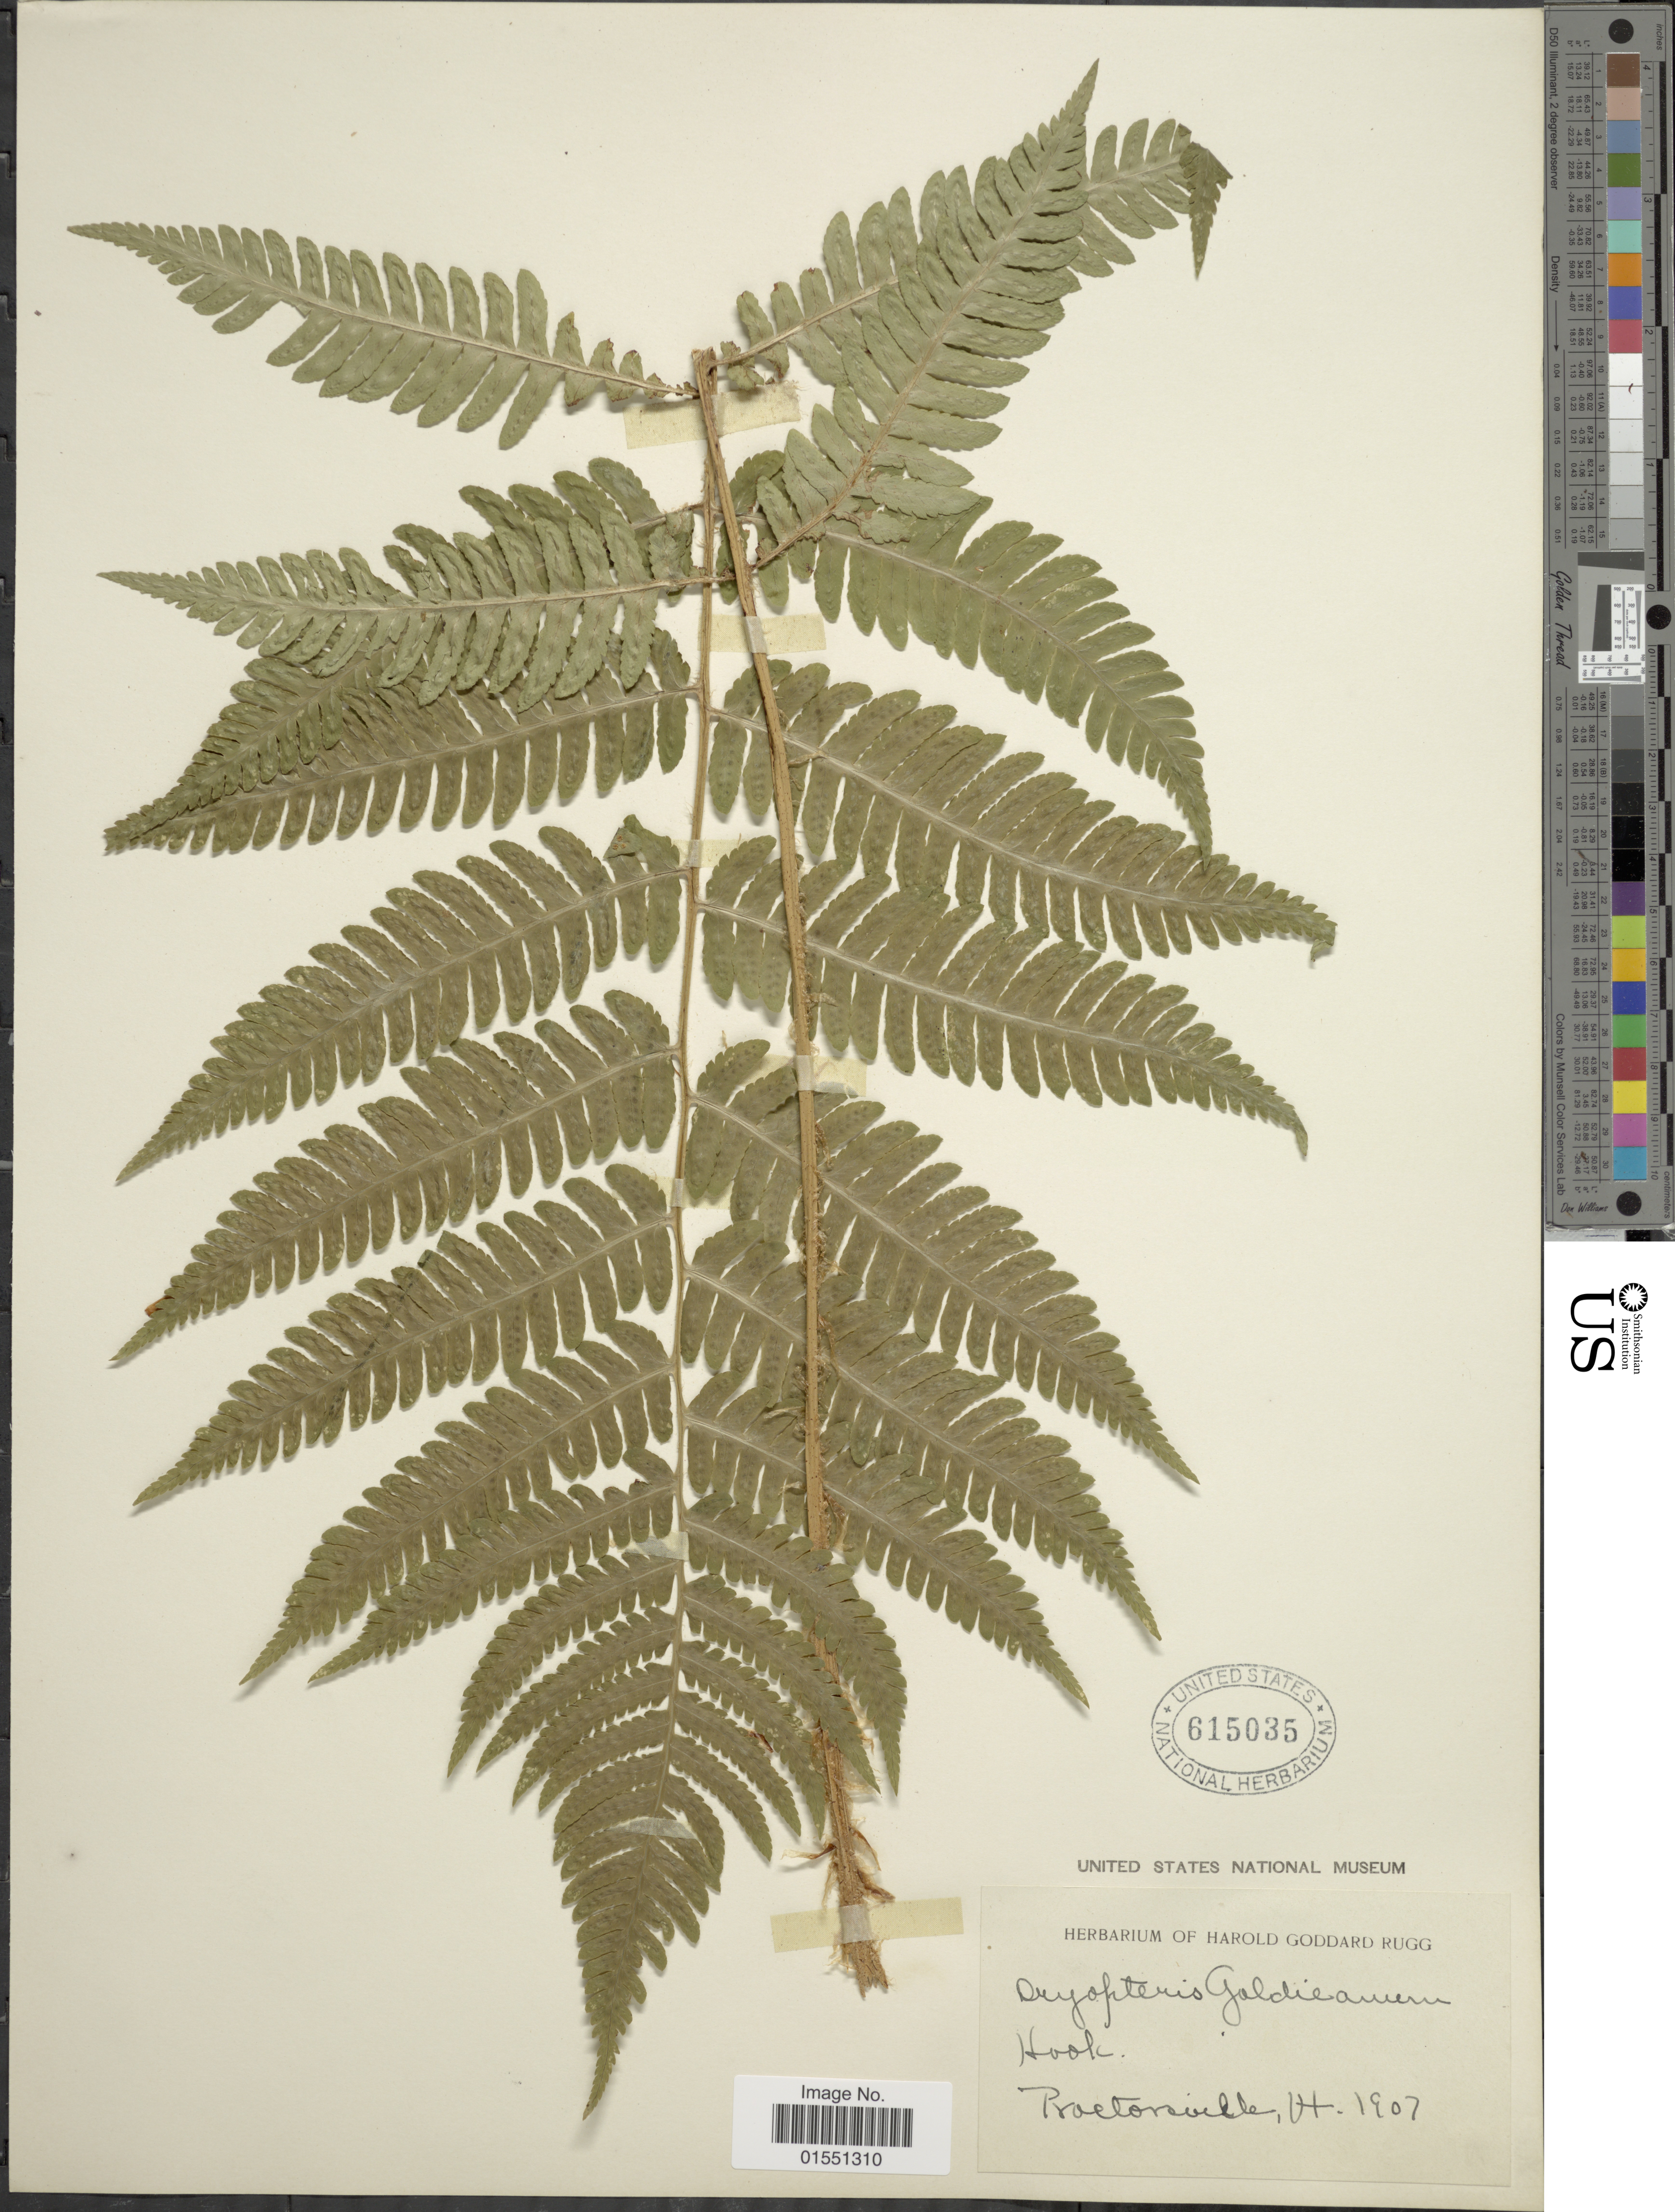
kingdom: Plantae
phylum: Tracheophyta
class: Polypodiopsida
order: Polypodiales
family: Dryopteridaceae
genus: Dryopteris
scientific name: Dryopteris goldiana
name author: (Hook. ex Goldie) A. Gray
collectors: ex herb. Harold Goddard Rugg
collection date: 1907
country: United States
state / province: Vermont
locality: Proctorsville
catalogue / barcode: US 615035